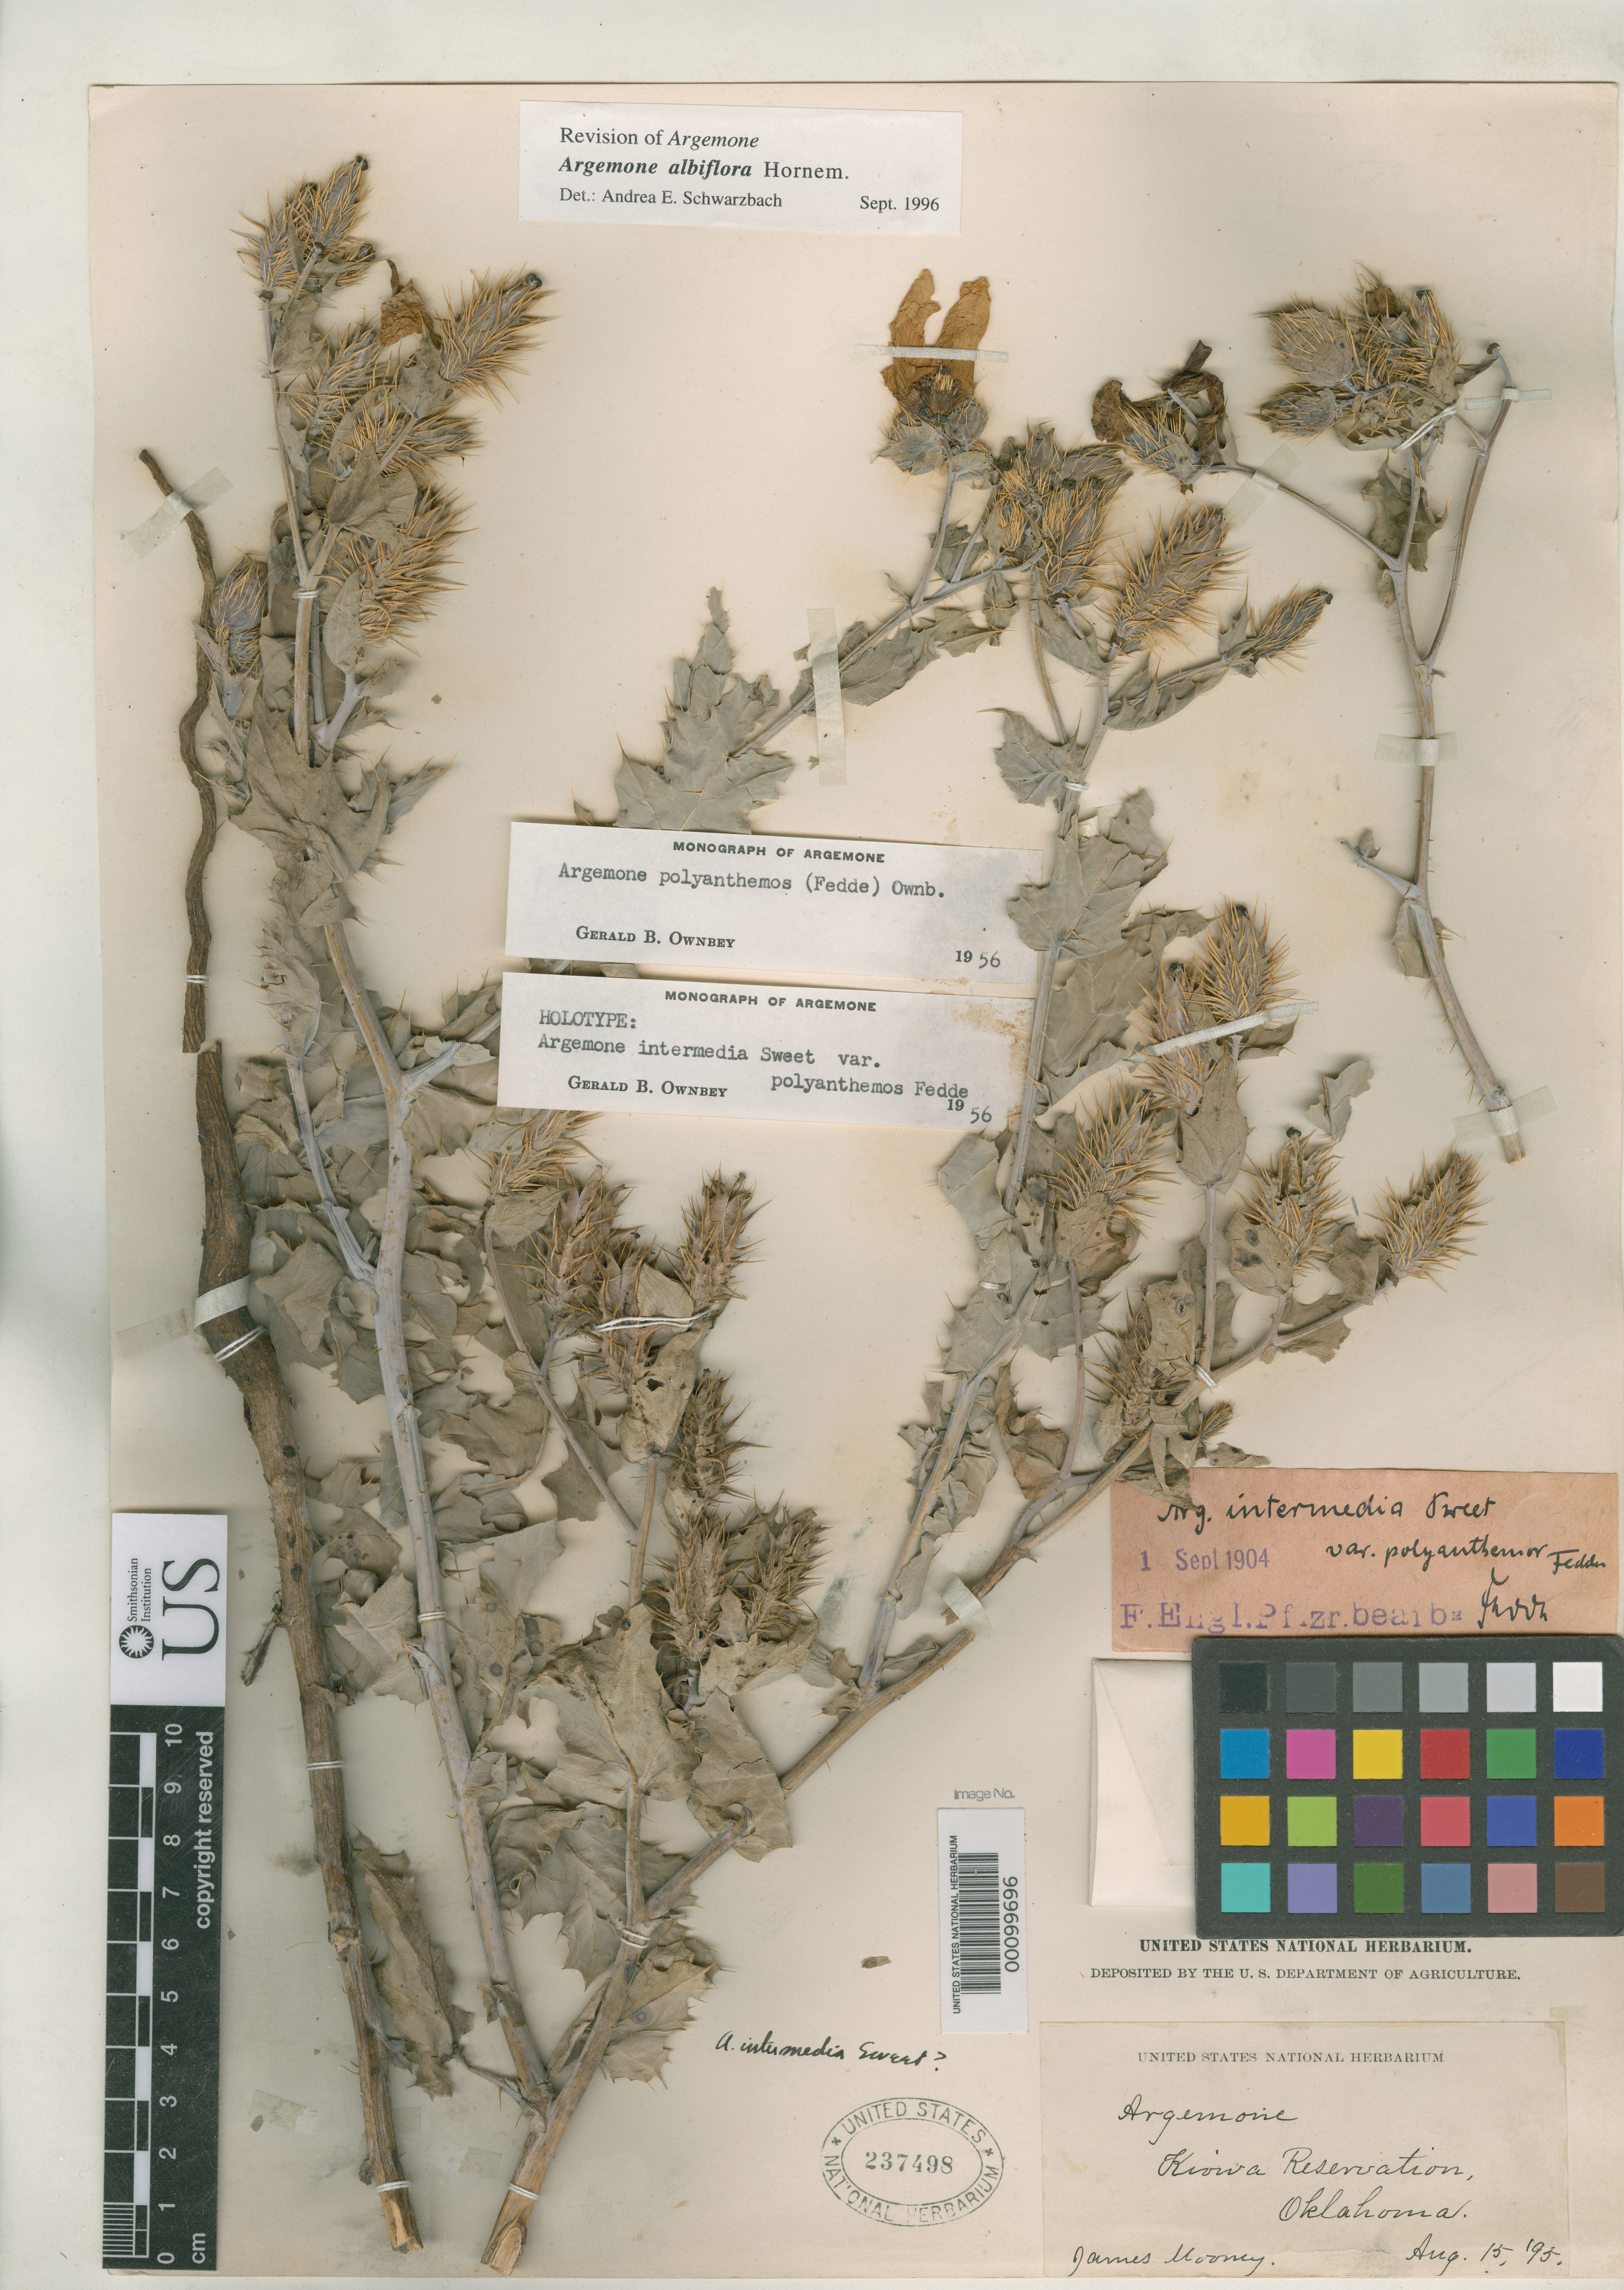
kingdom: Plantae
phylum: Tracheophyta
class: Magnoliopsida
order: Ranunculales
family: Papaveraceae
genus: Argemone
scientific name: Argemone intermedia var. polyanthemos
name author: Fedde in Engl.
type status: Isotype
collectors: J. Mooney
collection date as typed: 15 Aug 1895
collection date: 1895-08-15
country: United States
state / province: Oklahoma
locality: Kiowa Reservation.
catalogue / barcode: US 237498